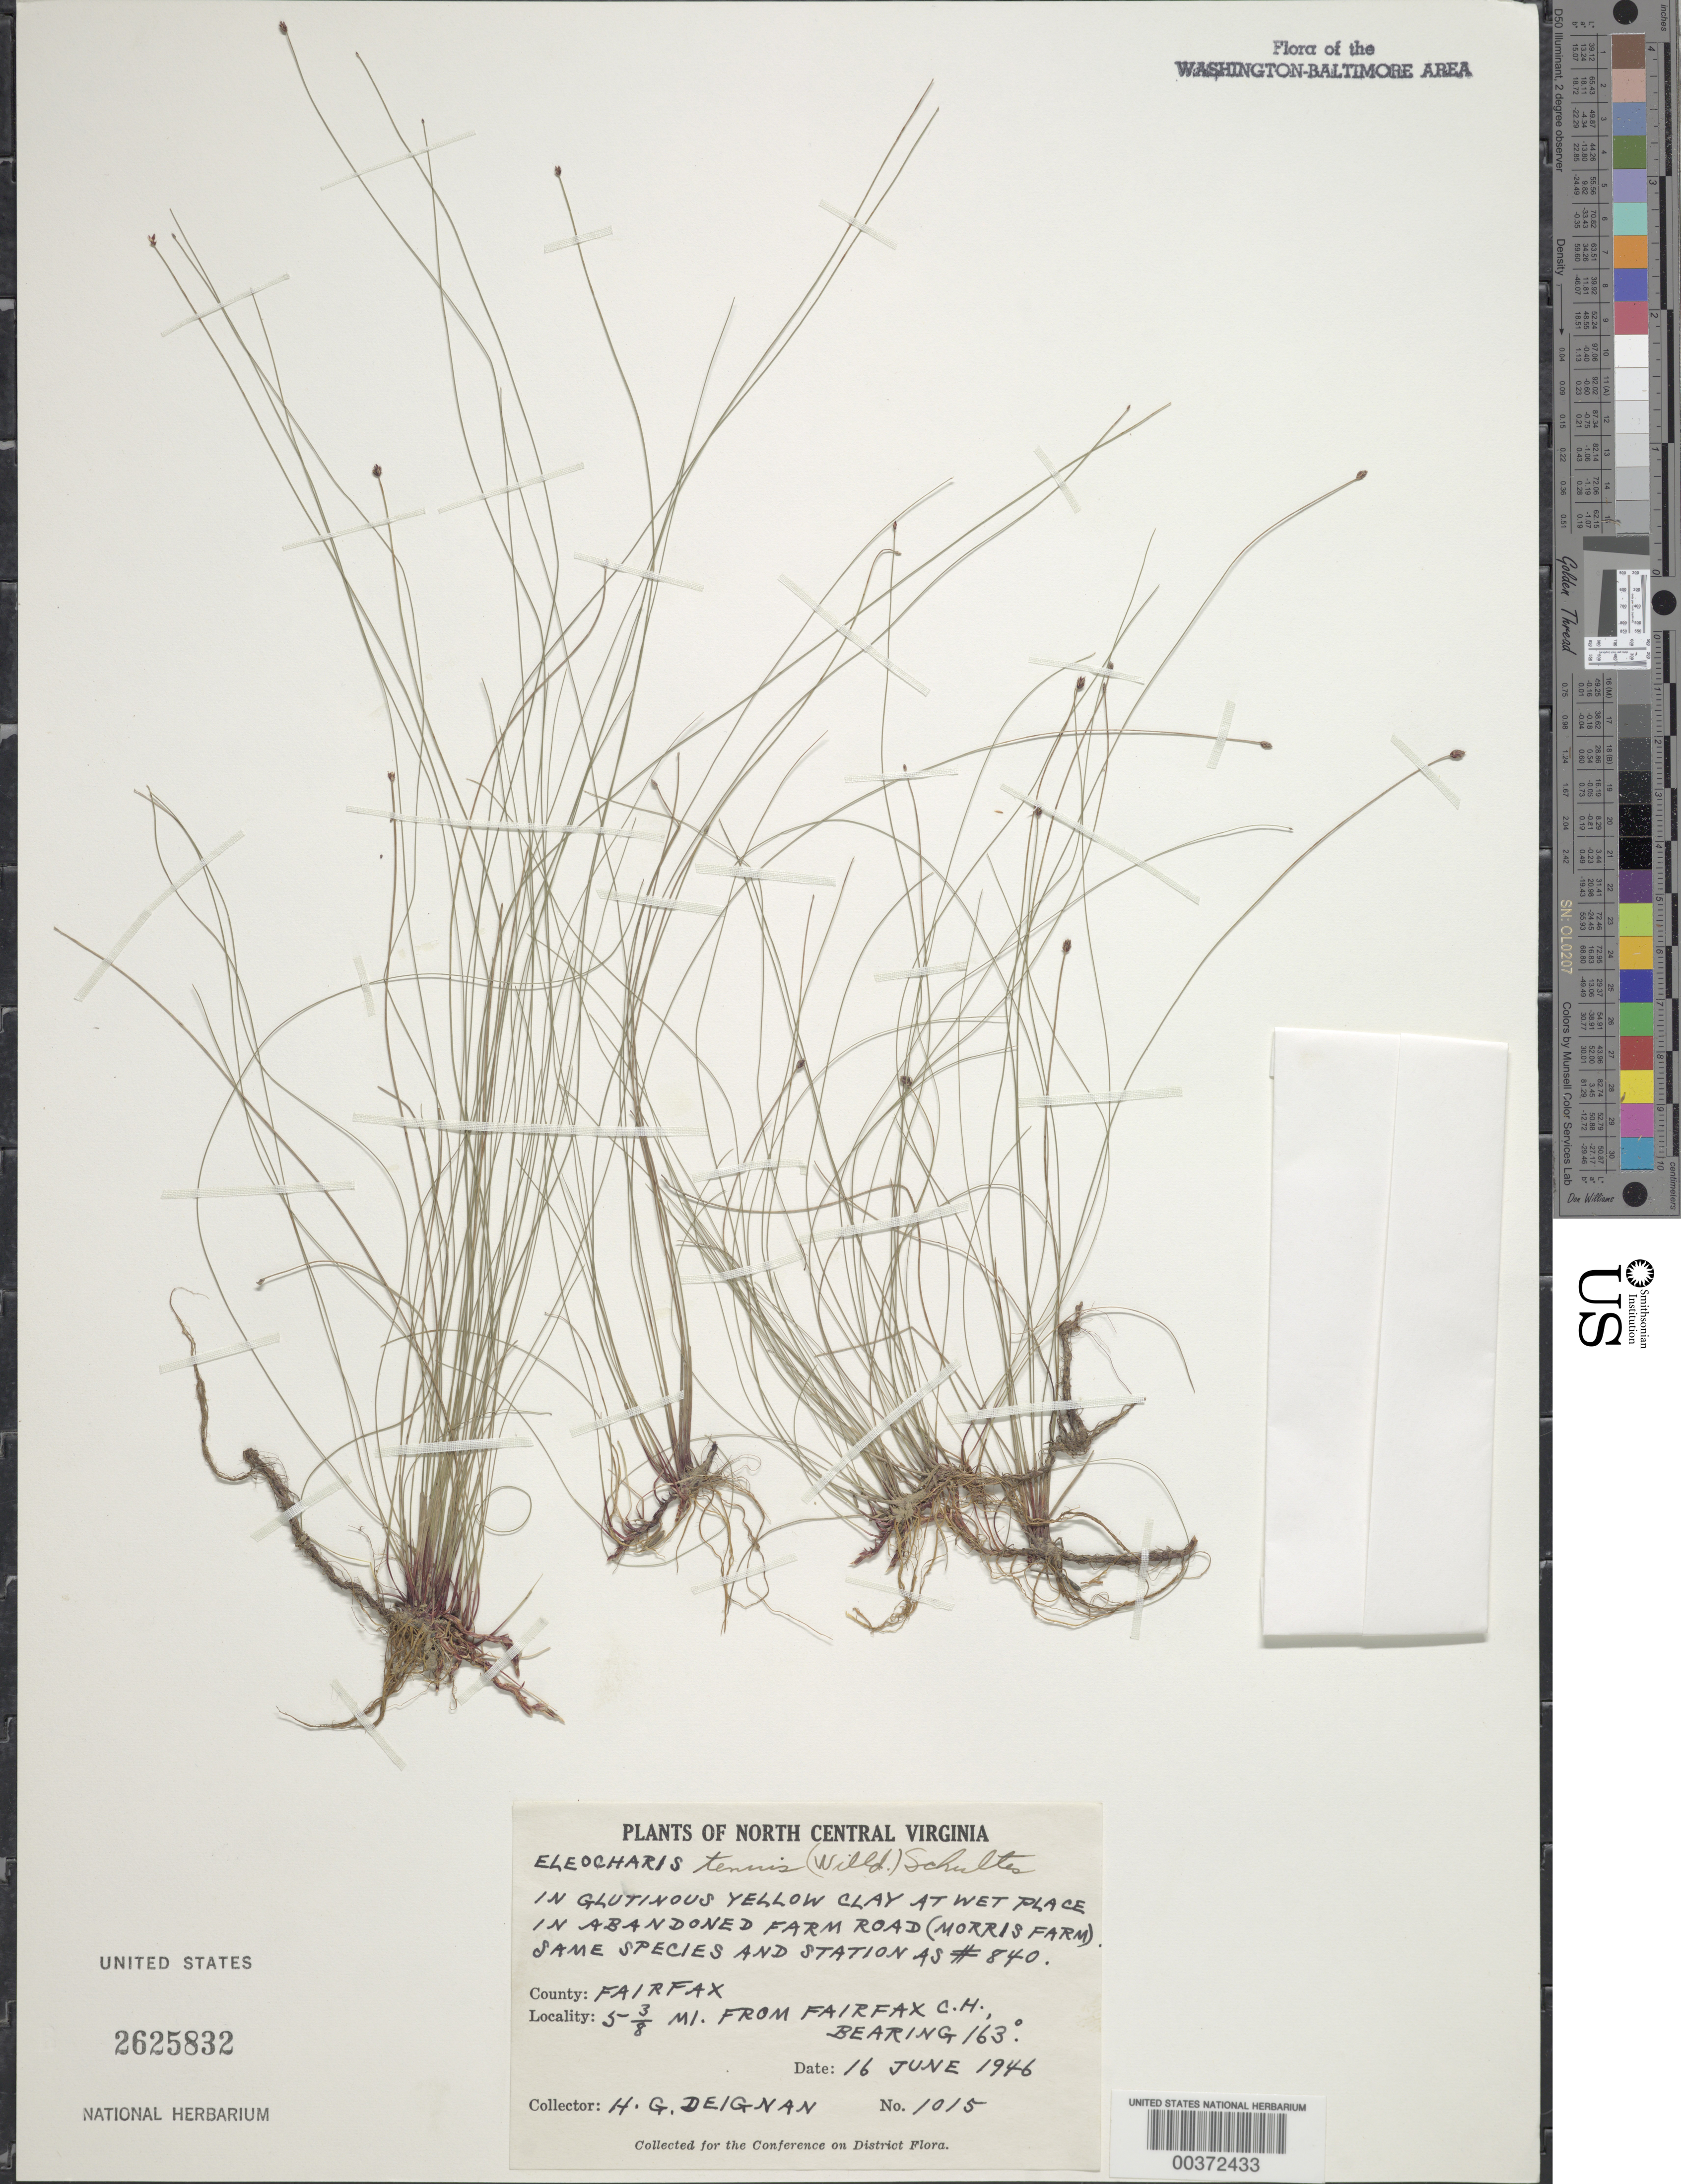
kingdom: Plantae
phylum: Tracheophyta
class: Liliopsida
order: Poales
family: Cyperaceae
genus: Eleocharis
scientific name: Eleocharis tenuis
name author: (Willd.) Schult.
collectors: H. Deignan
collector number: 1015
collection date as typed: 16 Jun 1946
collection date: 1946-06-16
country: United States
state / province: Virginia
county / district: Fairfax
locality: Morris Farm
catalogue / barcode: US 2625832